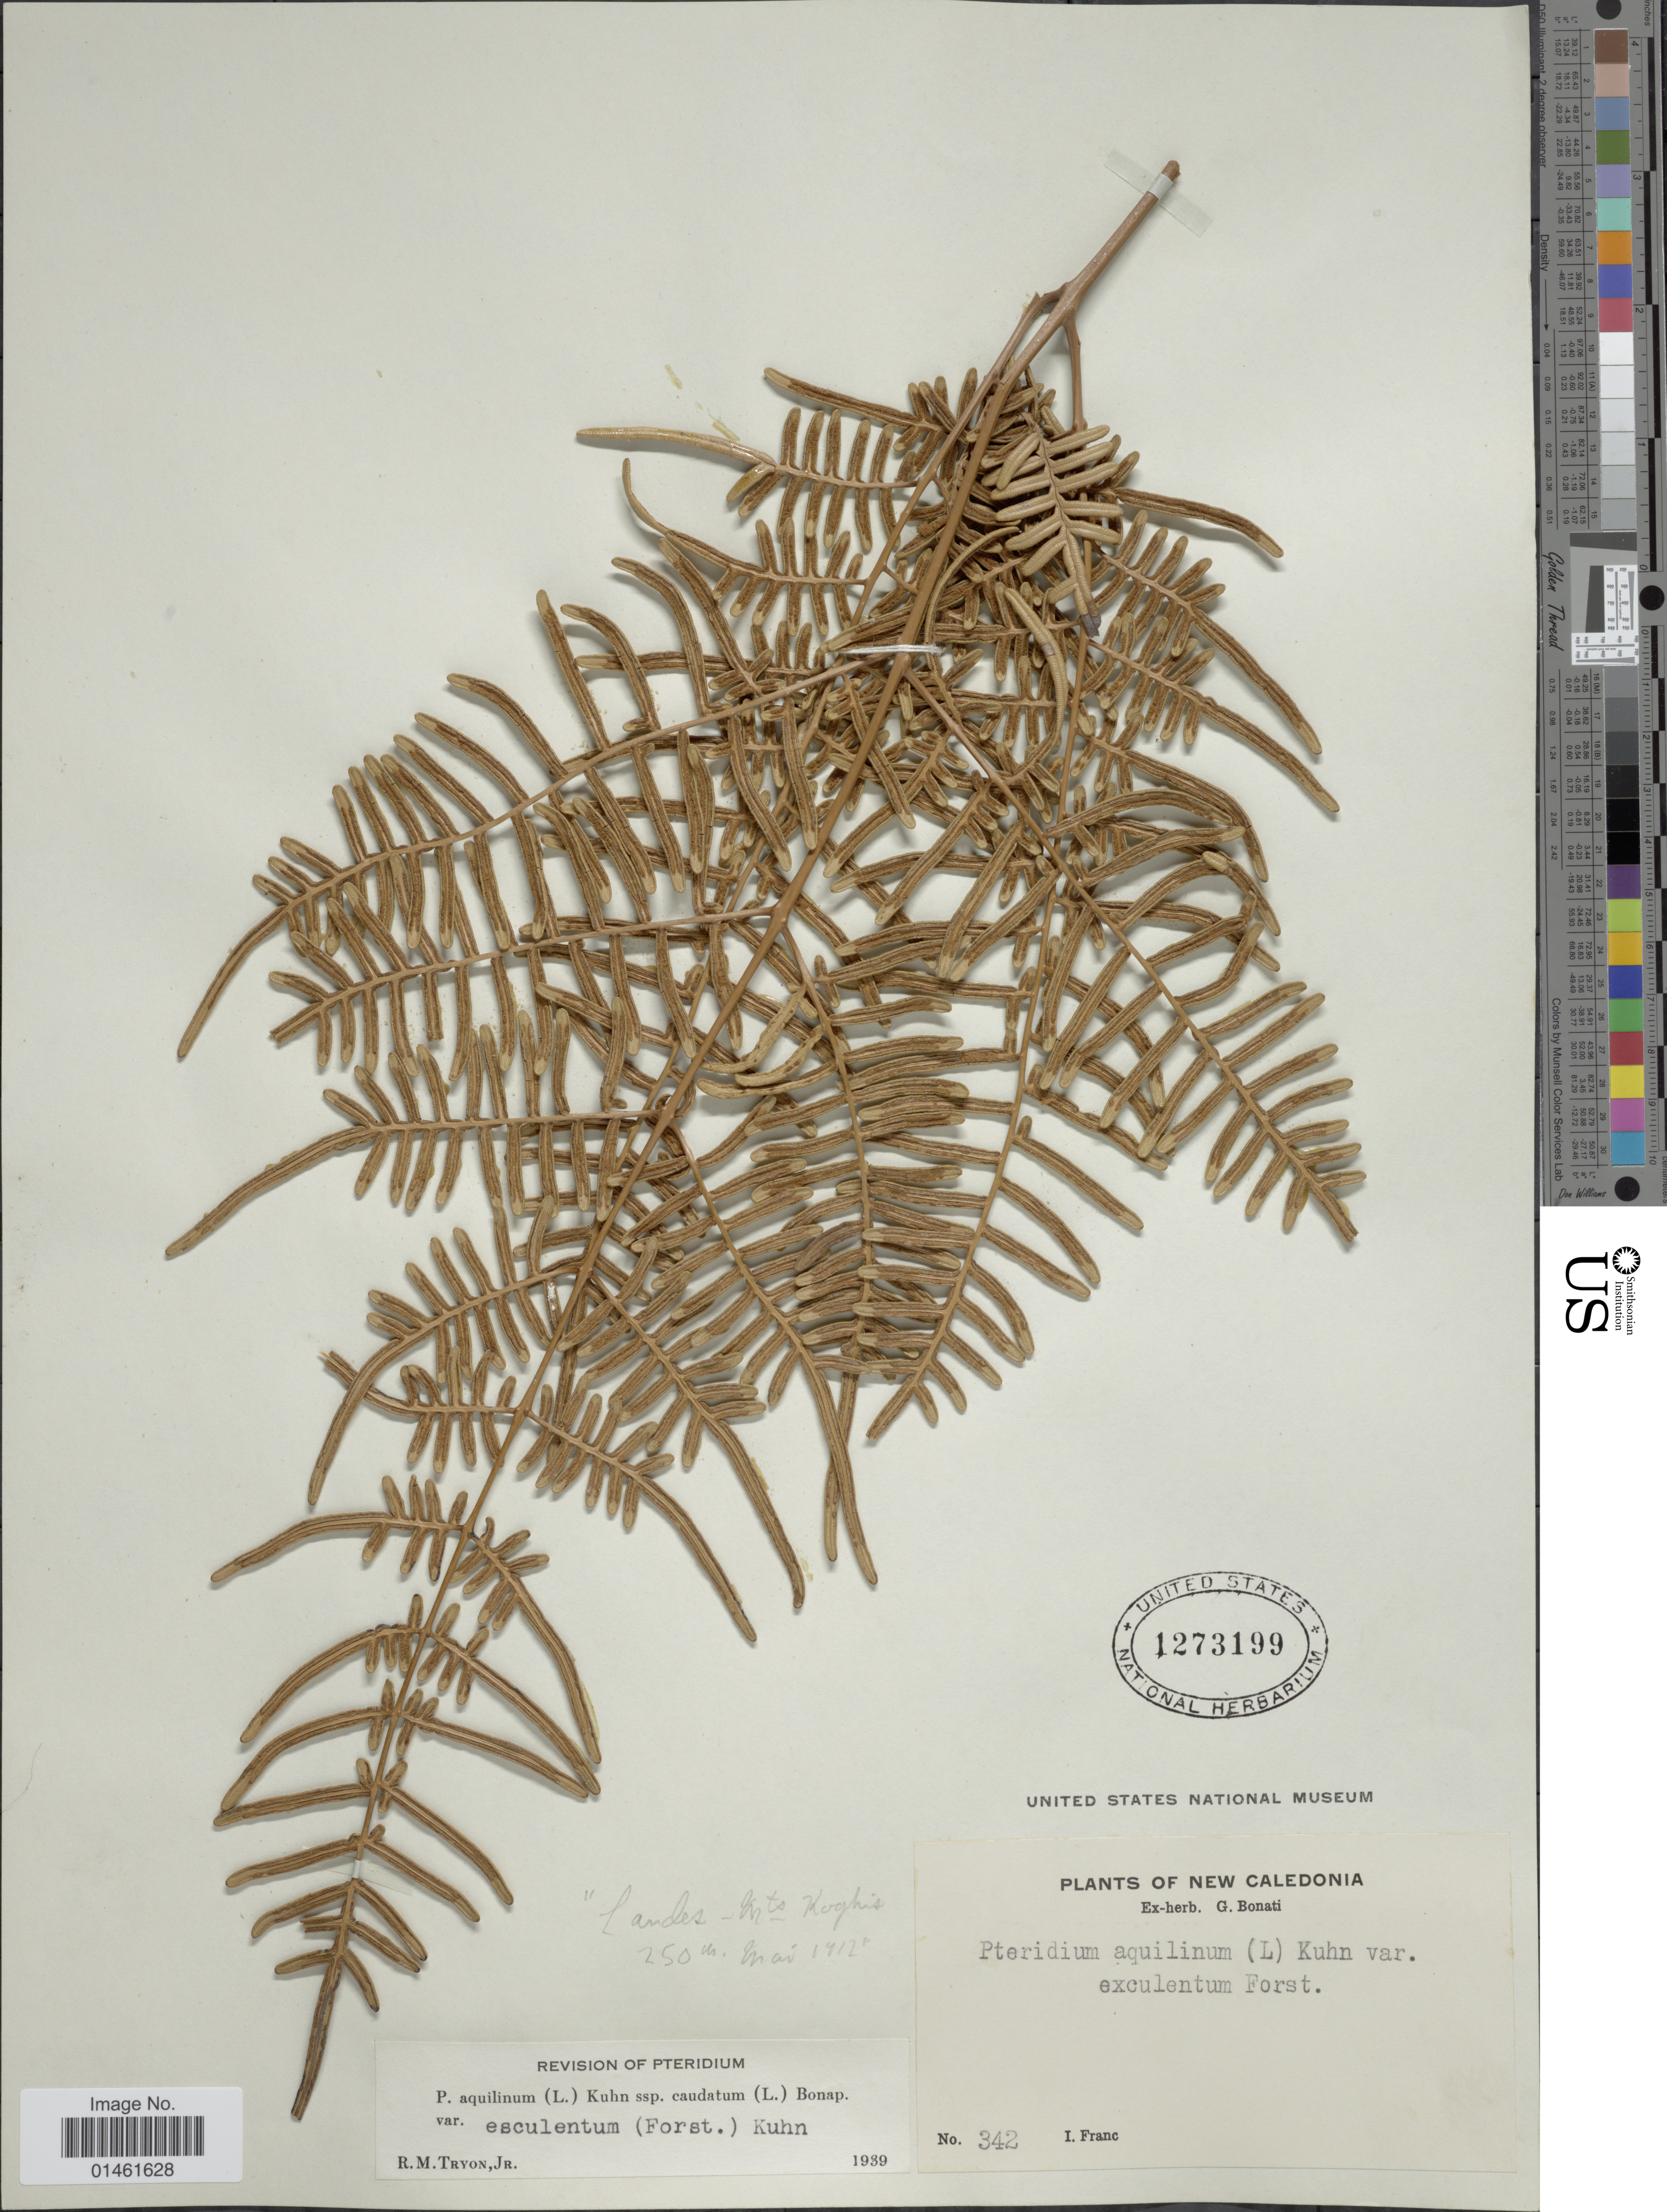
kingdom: Plantae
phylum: Tracheophyta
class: Polypodiopsida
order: Polypodiales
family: Dennstaedtiaceae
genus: Pteridium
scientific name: Pteridium esculentum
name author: (G. Forst.) Cockayne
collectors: I. Franc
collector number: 342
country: New Caledonia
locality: New Caledonia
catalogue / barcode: US 1273199